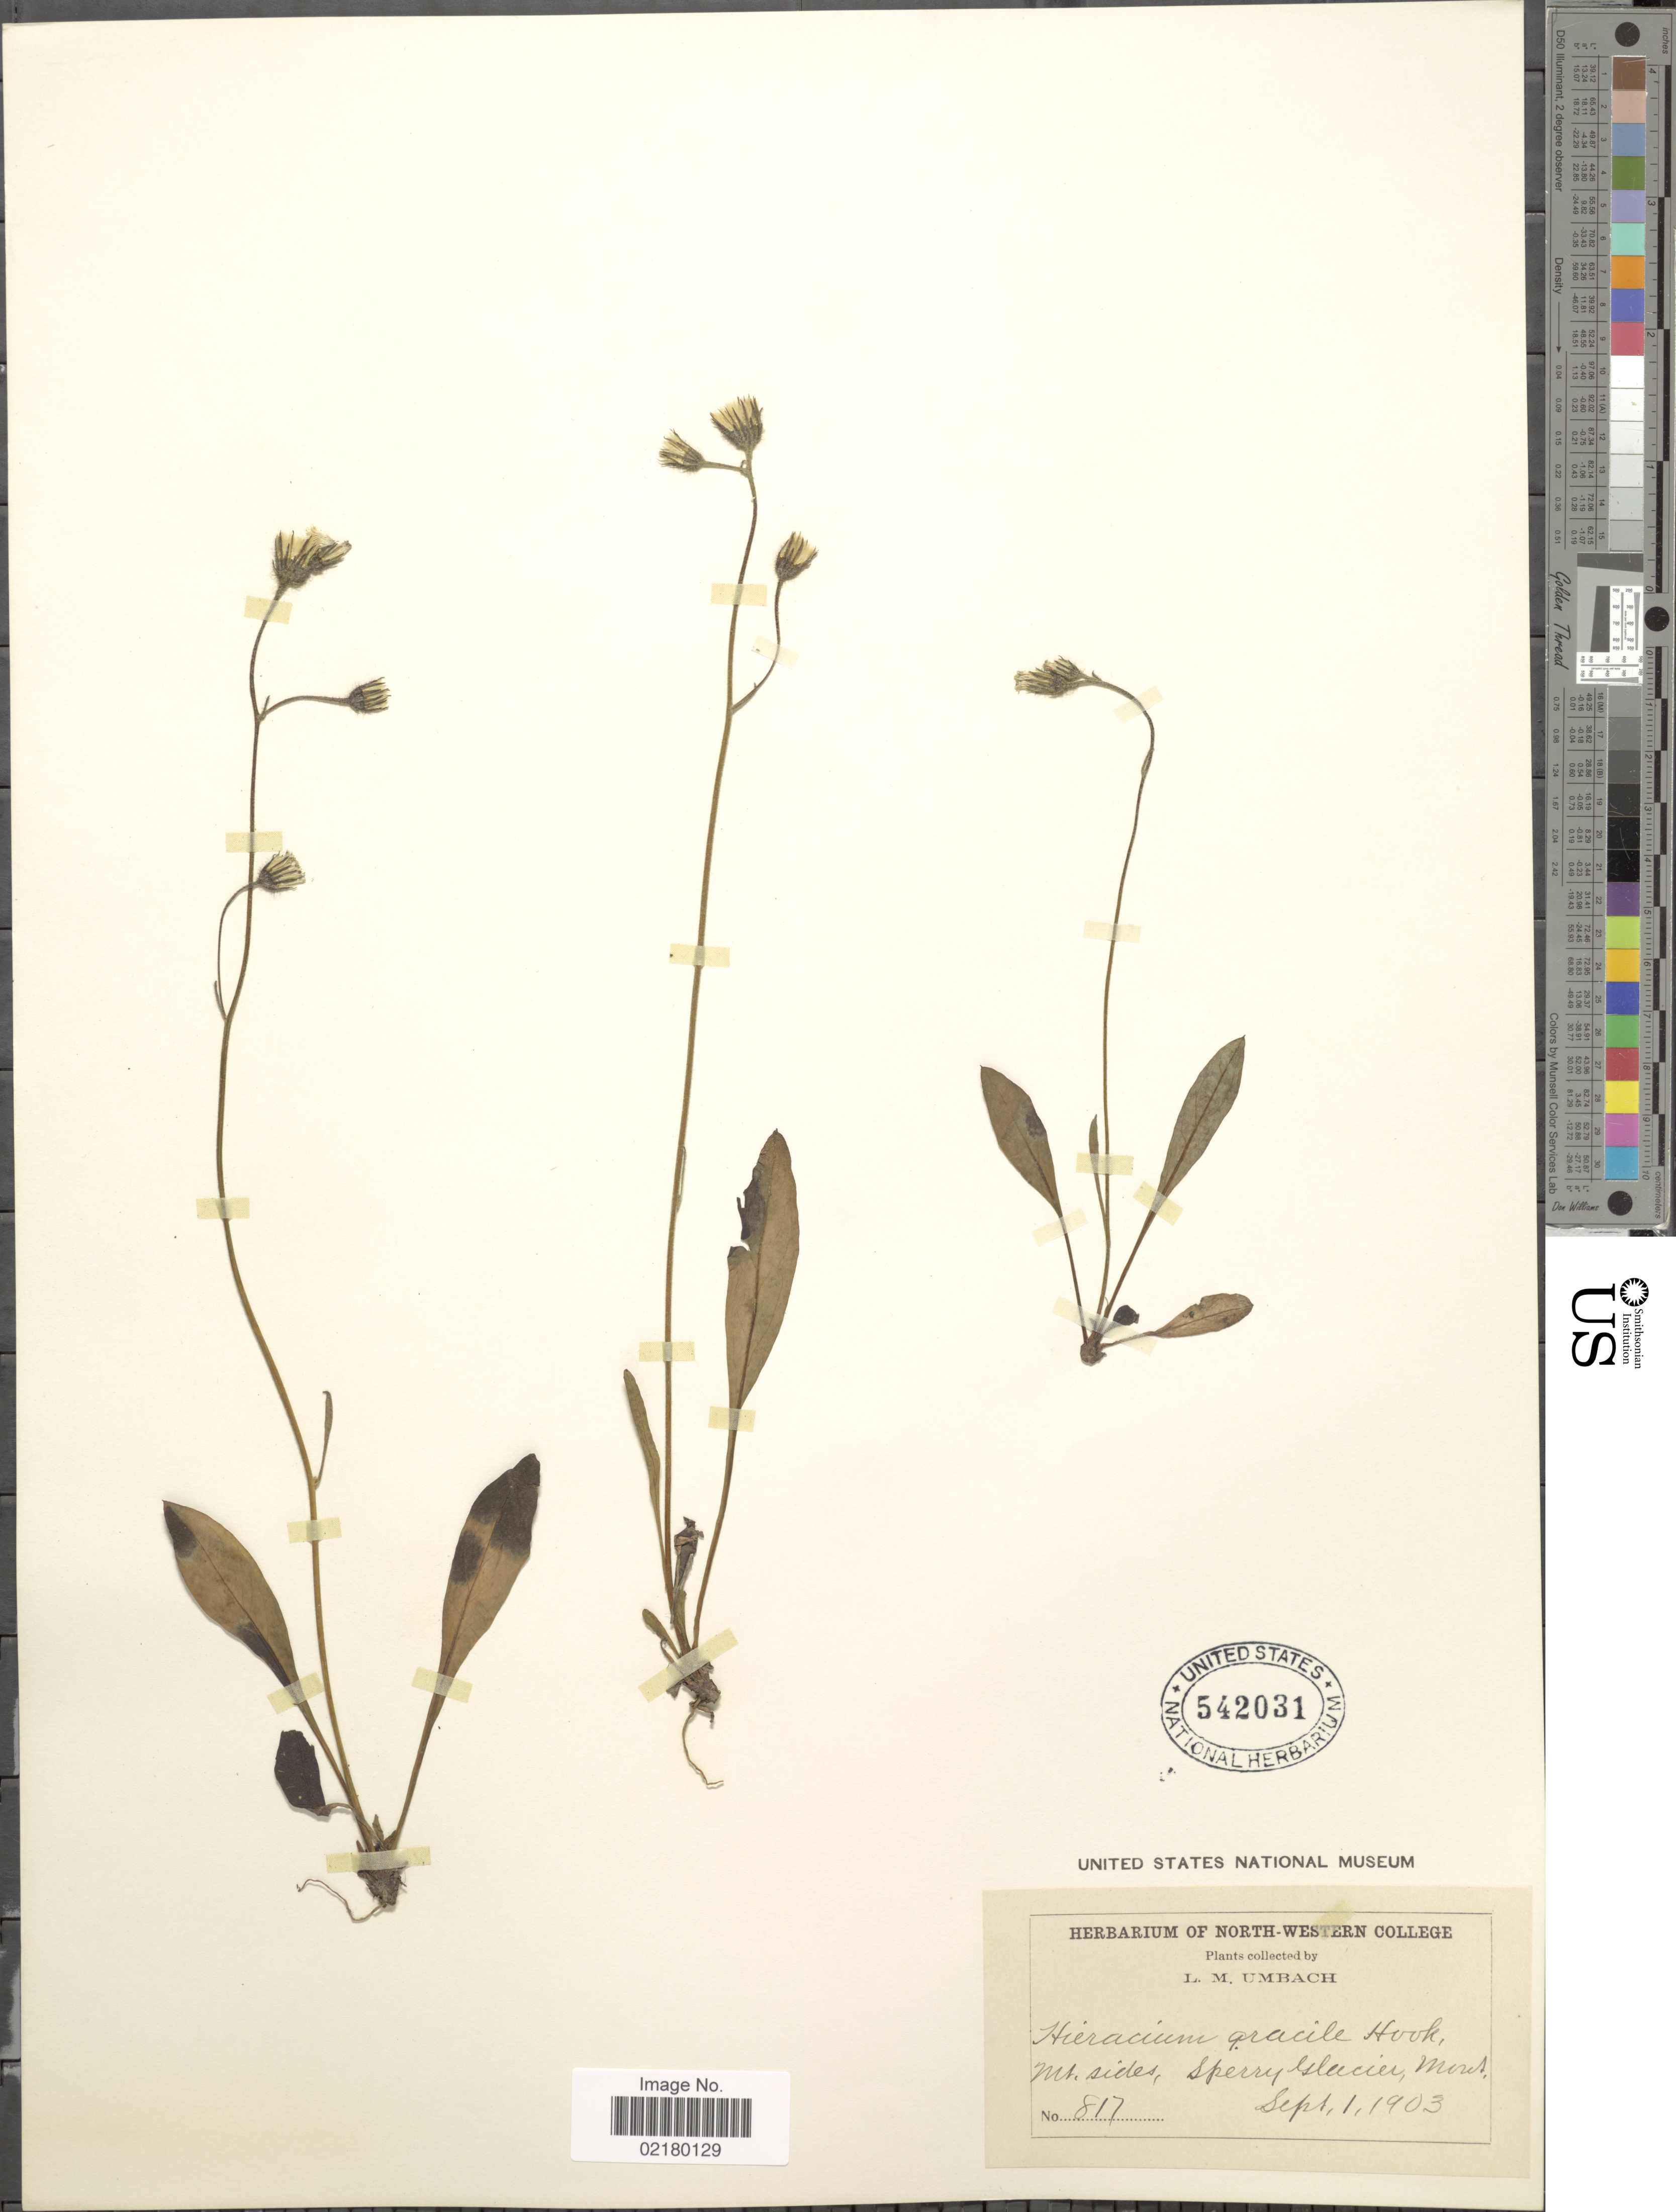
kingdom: Plantae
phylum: Tracheophyta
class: Magnoliopsida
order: Asterales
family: Asteraceae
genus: Hieracium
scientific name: Hieracium triste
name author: Willd. ex Spreng.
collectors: L. M. Umbach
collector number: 817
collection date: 1903-09-01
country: United States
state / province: Montana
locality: Mt sides, Sperry Glacier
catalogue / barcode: US 542031